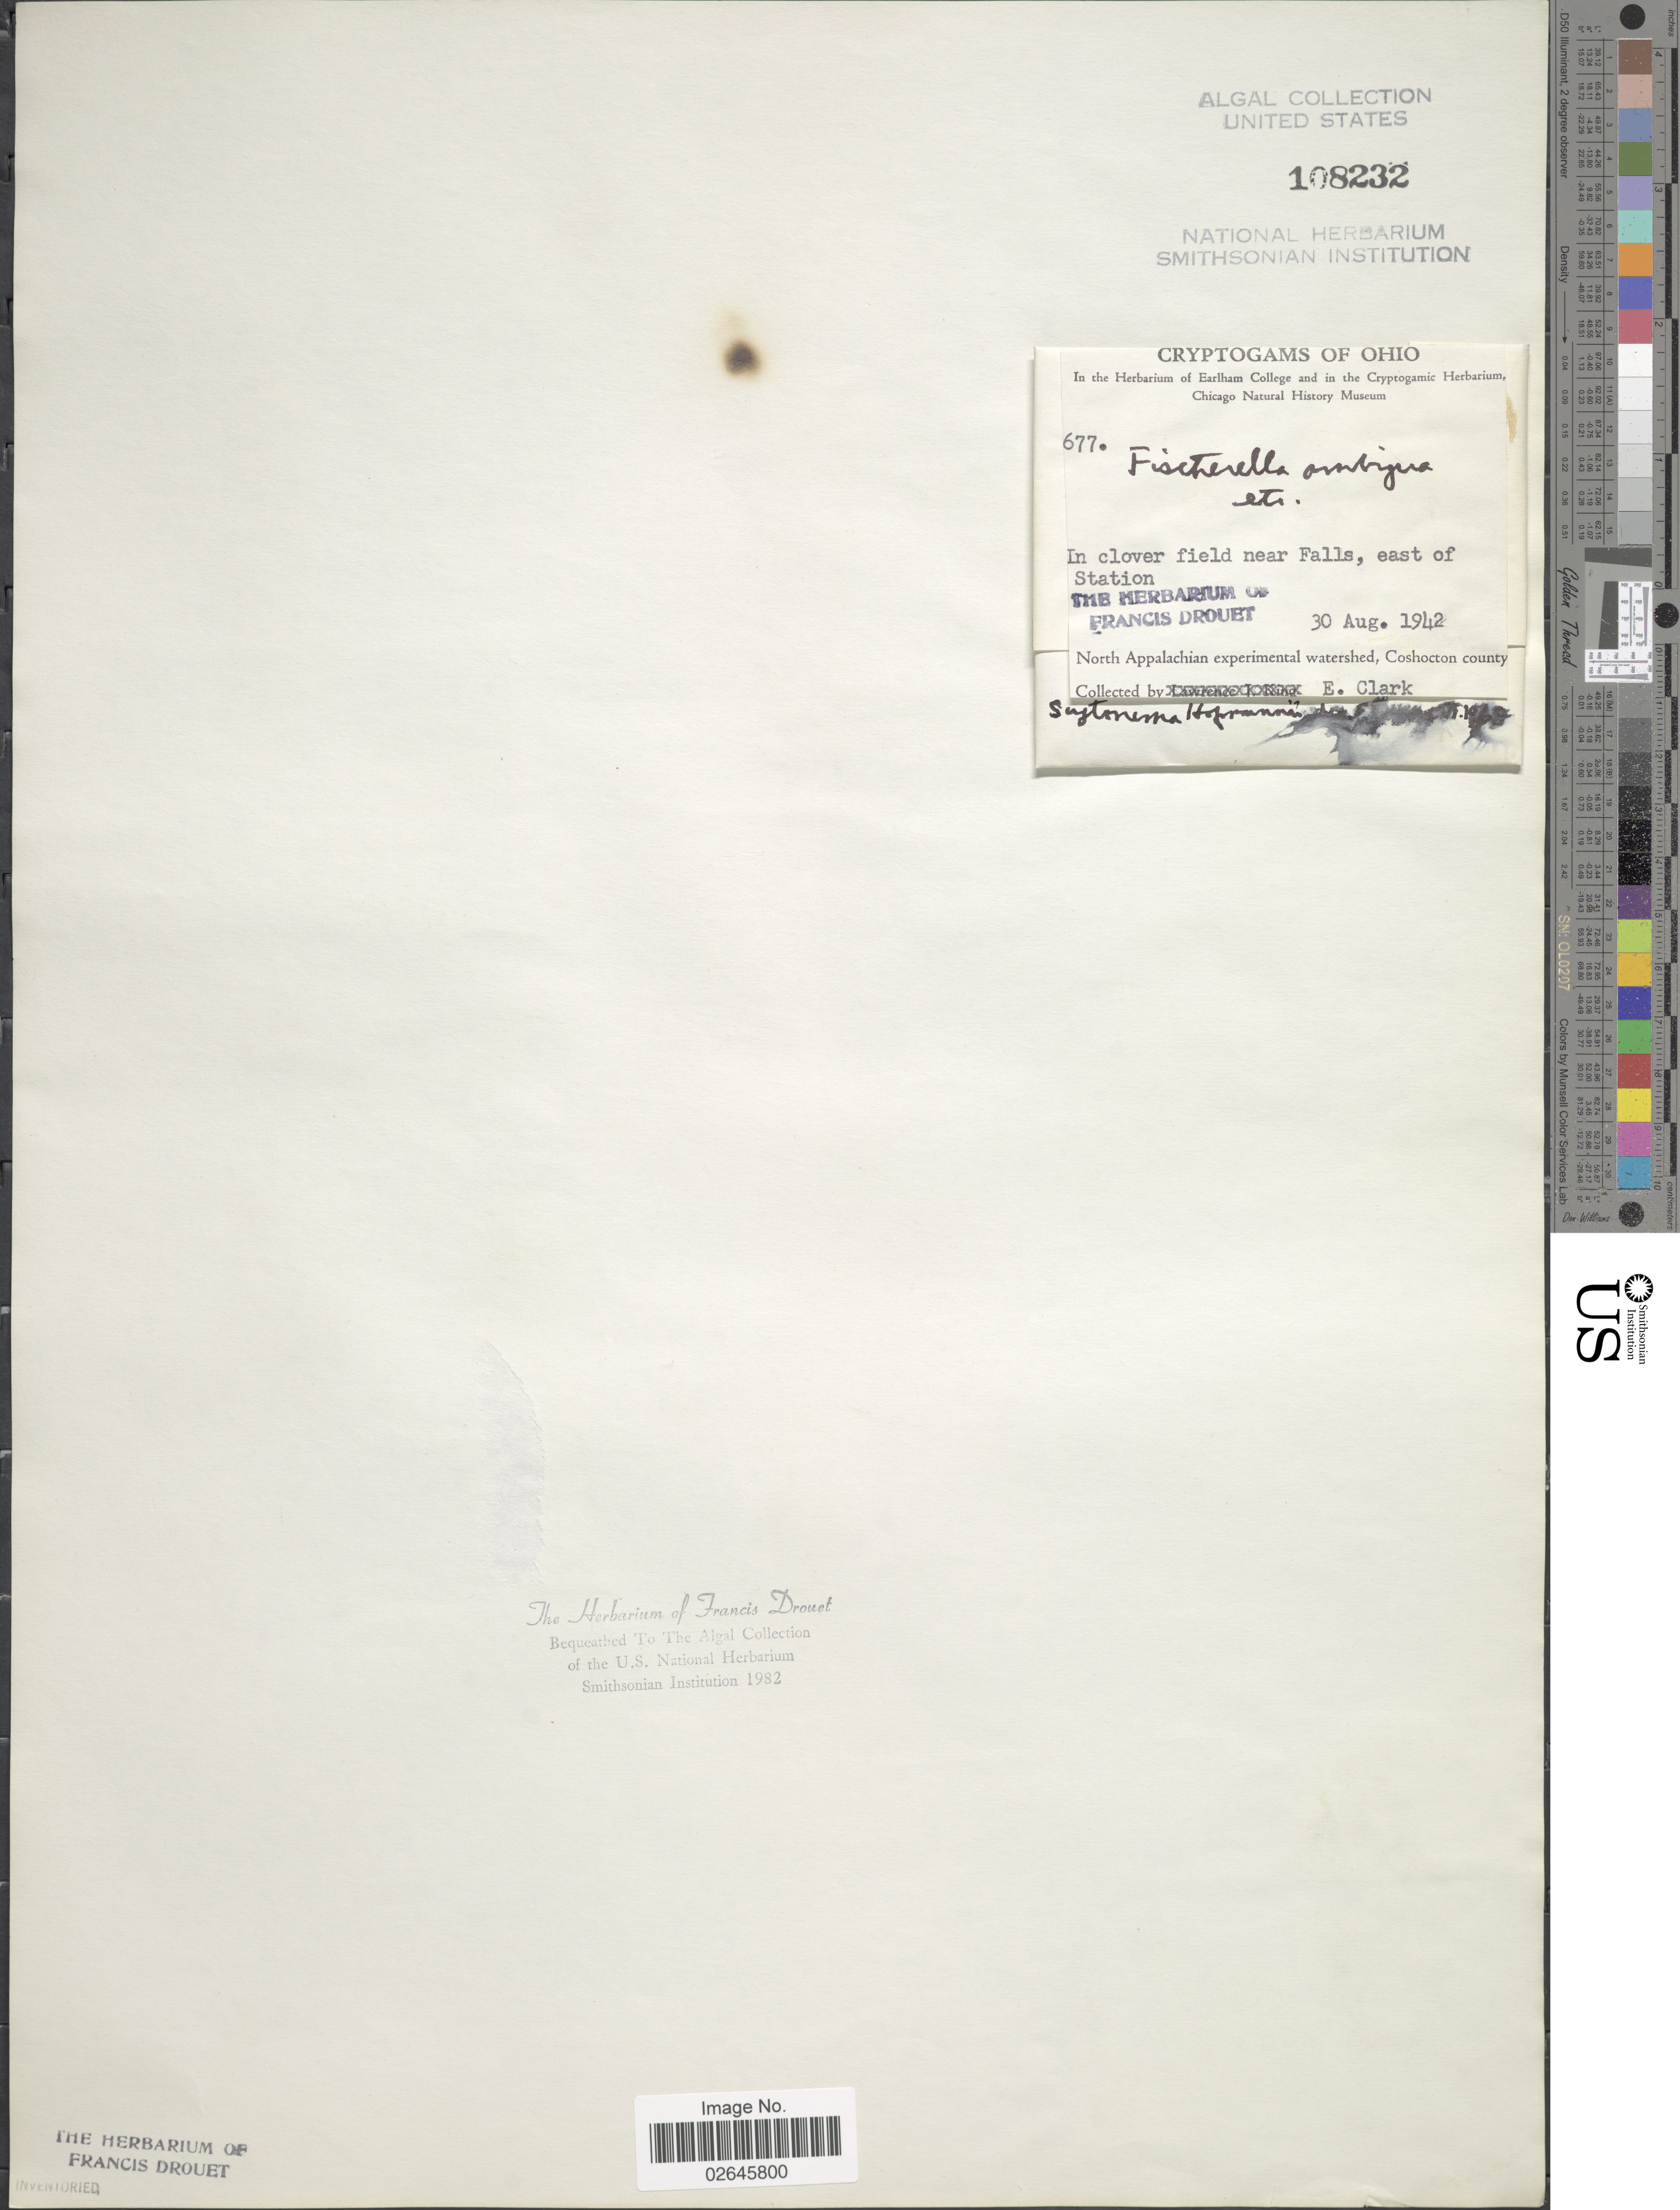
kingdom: Bacteria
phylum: Cyanobacteria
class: Cyanobacteriia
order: Cyanobacteriales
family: Scytonemataceae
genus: Scytonema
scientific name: Scytonema hofmannii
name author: C. Agardh ex Bornet & Flahault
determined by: Drouet, F. E.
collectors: E. Clark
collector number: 677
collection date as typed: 30 Aug 1942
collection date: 1942-08-30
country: United States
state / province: Ohio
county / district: Coshocton County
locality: North Appalachian Experimental Watershed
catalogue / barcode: US 108232